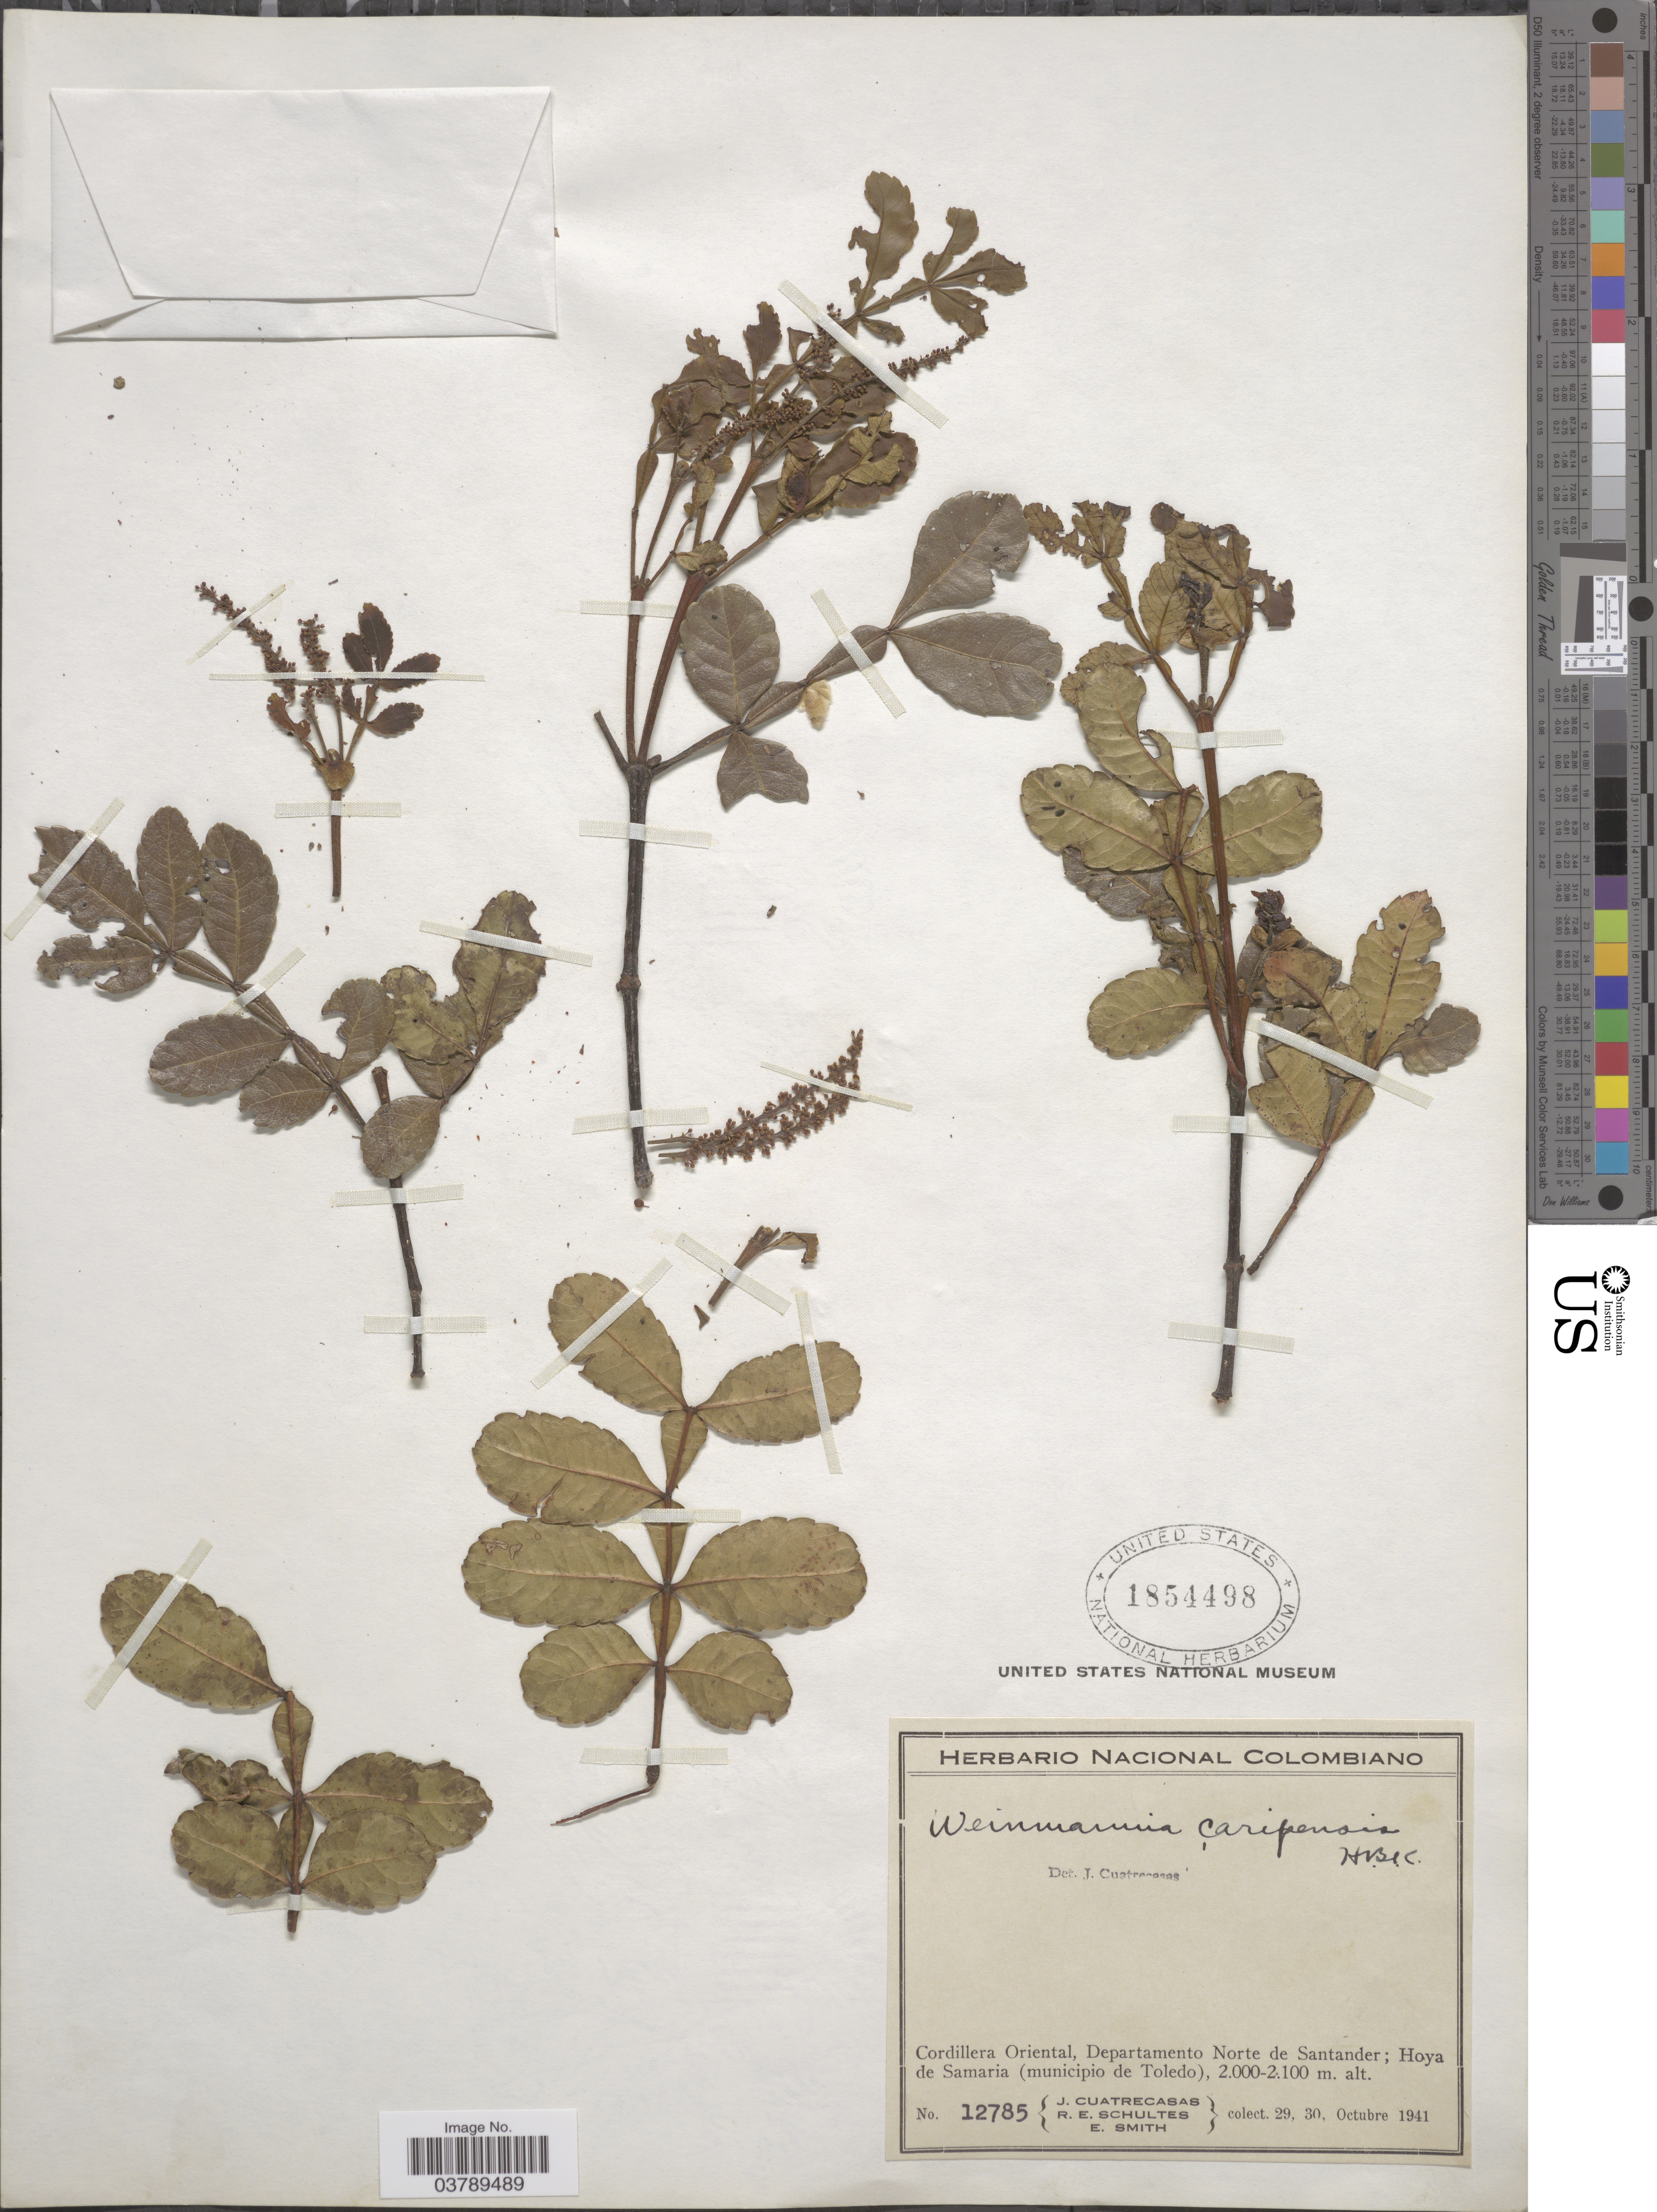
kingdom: Plantae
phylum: Tracheophyta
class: Magnoliopsida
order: Oxalidales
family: Cunoniaceae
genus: Weinmannia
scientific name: Weinmannia pinnata var. caripensis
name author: (Kunth) Cuatrec.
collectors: J. Cuatrecasas, R. E. Schultes & E. Smith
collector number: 12785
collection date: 1941-10-29/1941-10-30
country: Colombia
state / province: Norte de Santander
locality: Cordillera Oriental, Departamento Norte de Santander; Hoya de Samaria (municipio de Toledo).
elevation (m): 2000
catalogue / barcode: US 1854498